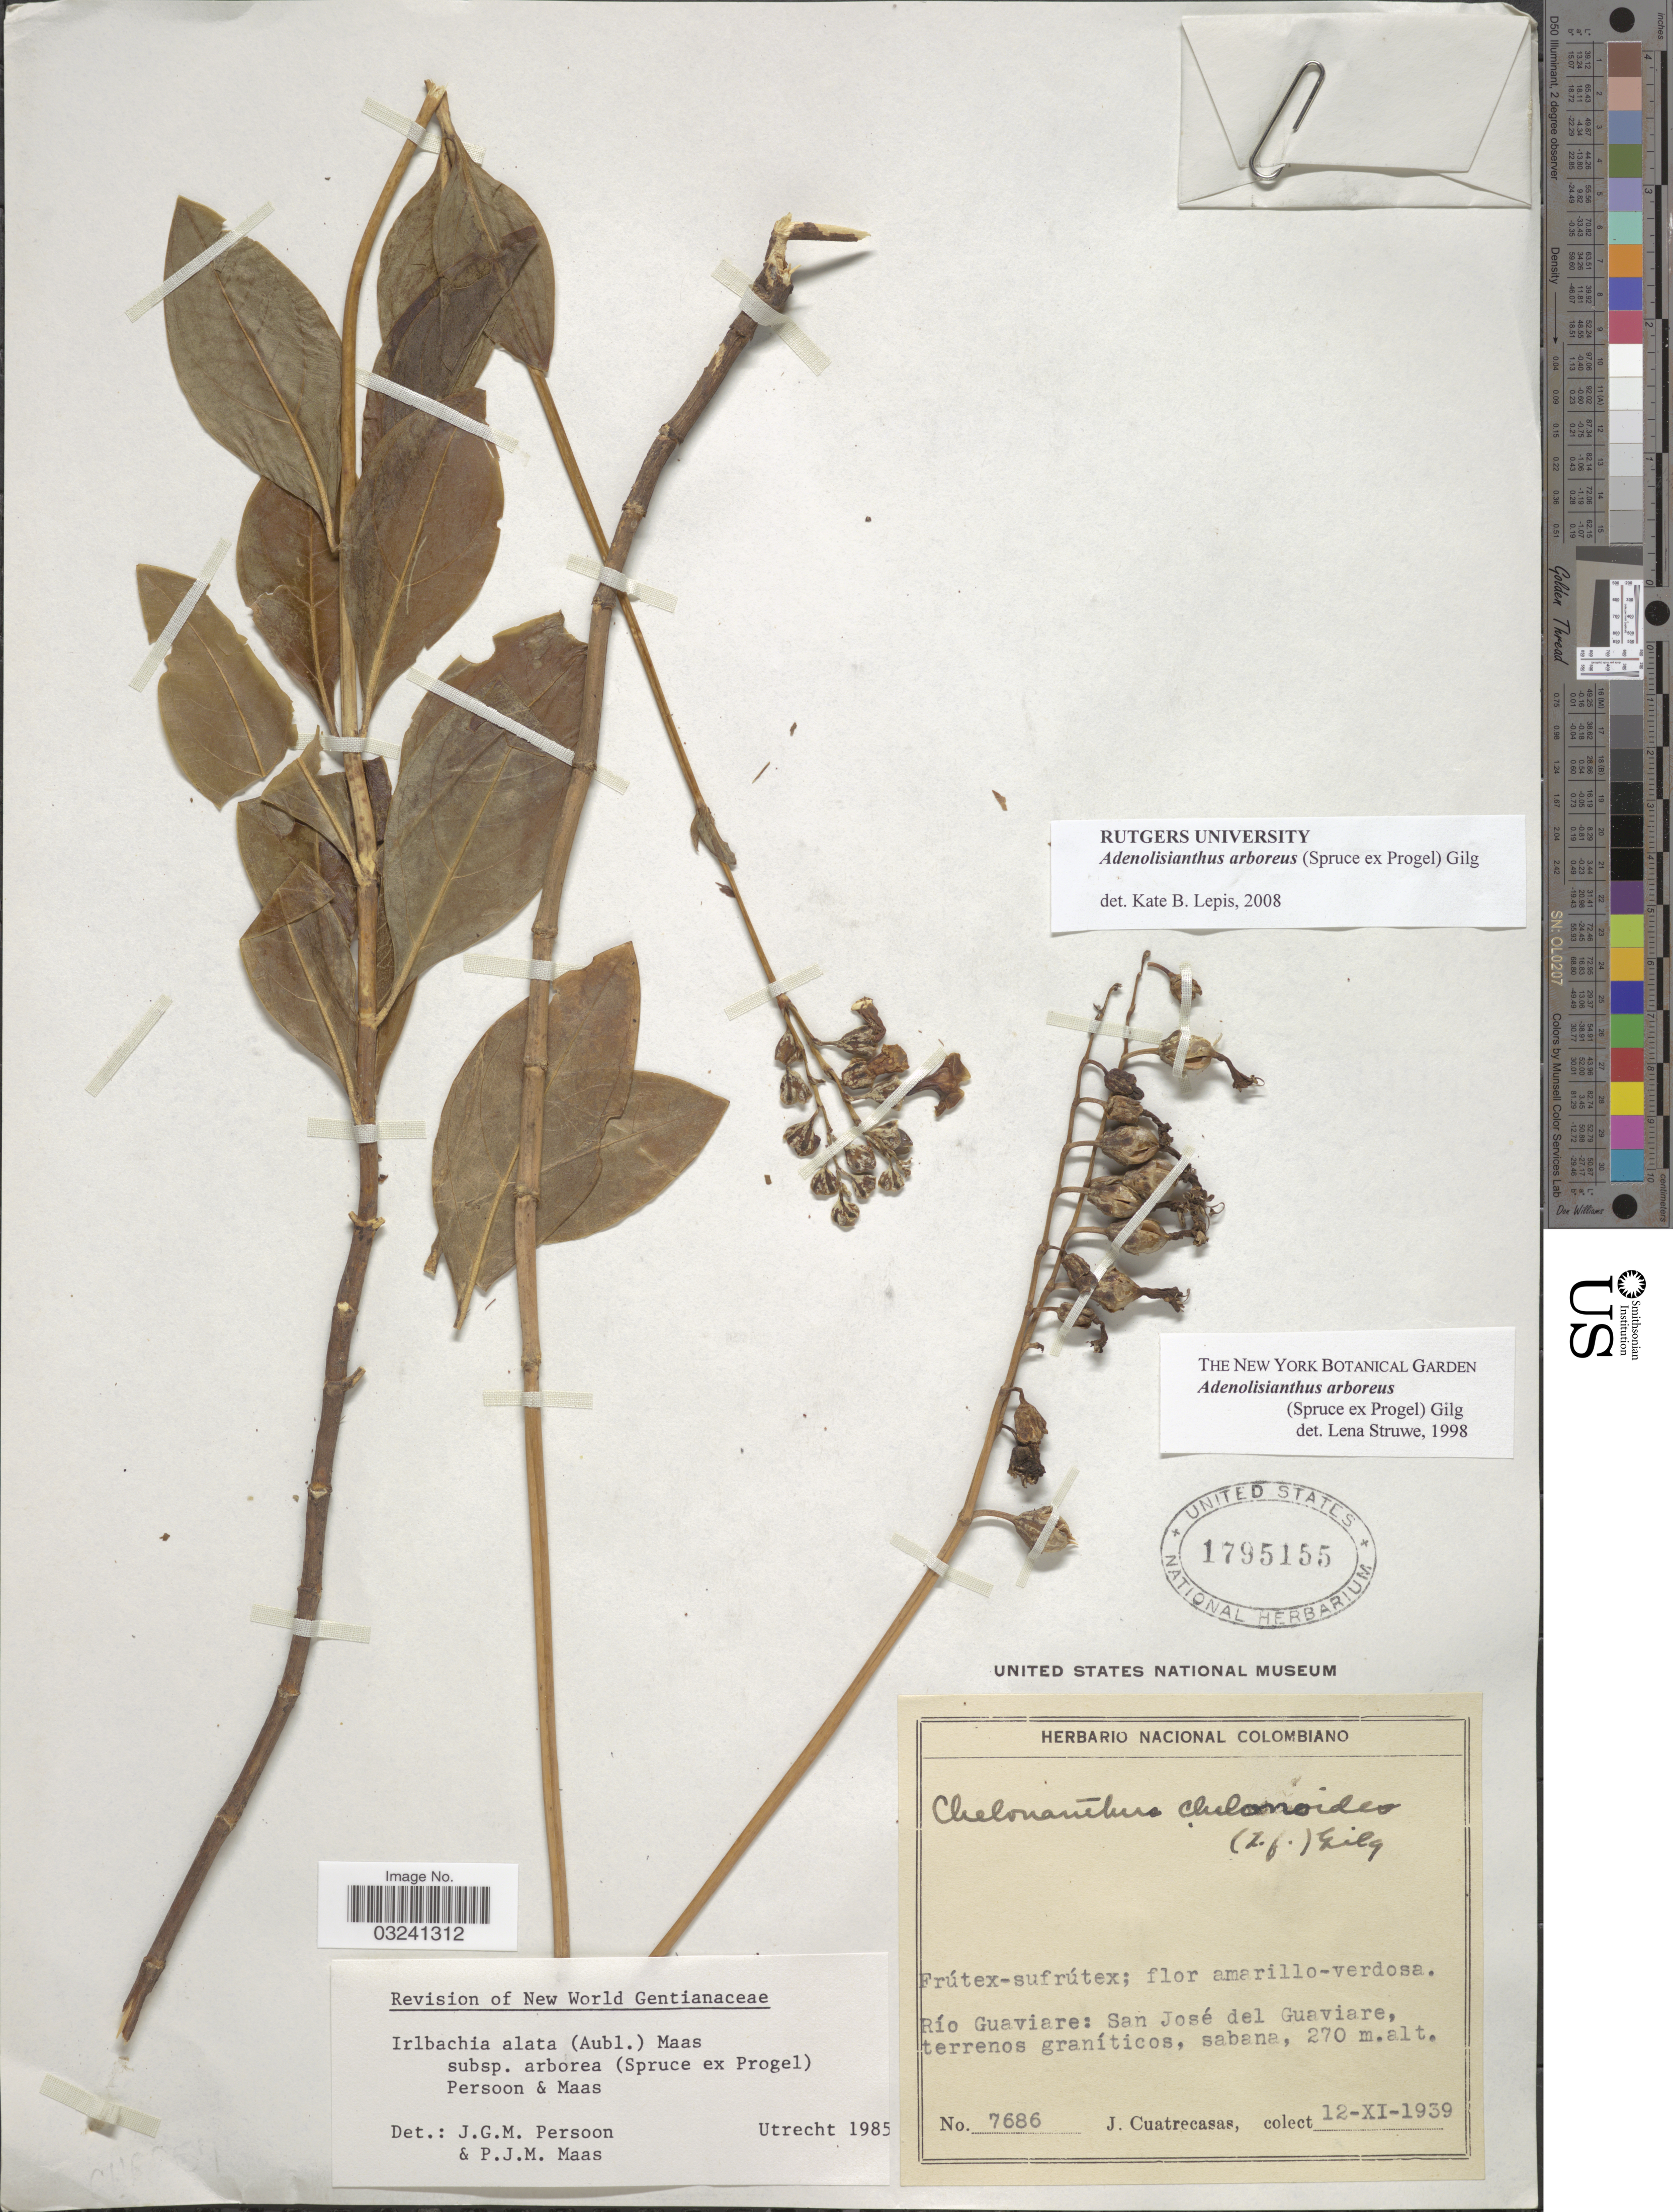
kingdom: Plantae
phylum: Tracheophyta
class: Magnoliopsida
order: Gentianales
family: Gentianaceae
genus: Adenolisianthus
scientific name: Adenolisianthus arboreus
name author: (Spruce ex Progel) Gilg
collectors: J. Cuatrecasas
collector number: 7686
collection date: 1939-11-12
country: Colombia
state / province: Guaviare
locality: Río Guaviare: San José del Guaviare, terrenos graníticos, sabana.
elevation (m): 270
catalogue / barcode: US 1795155